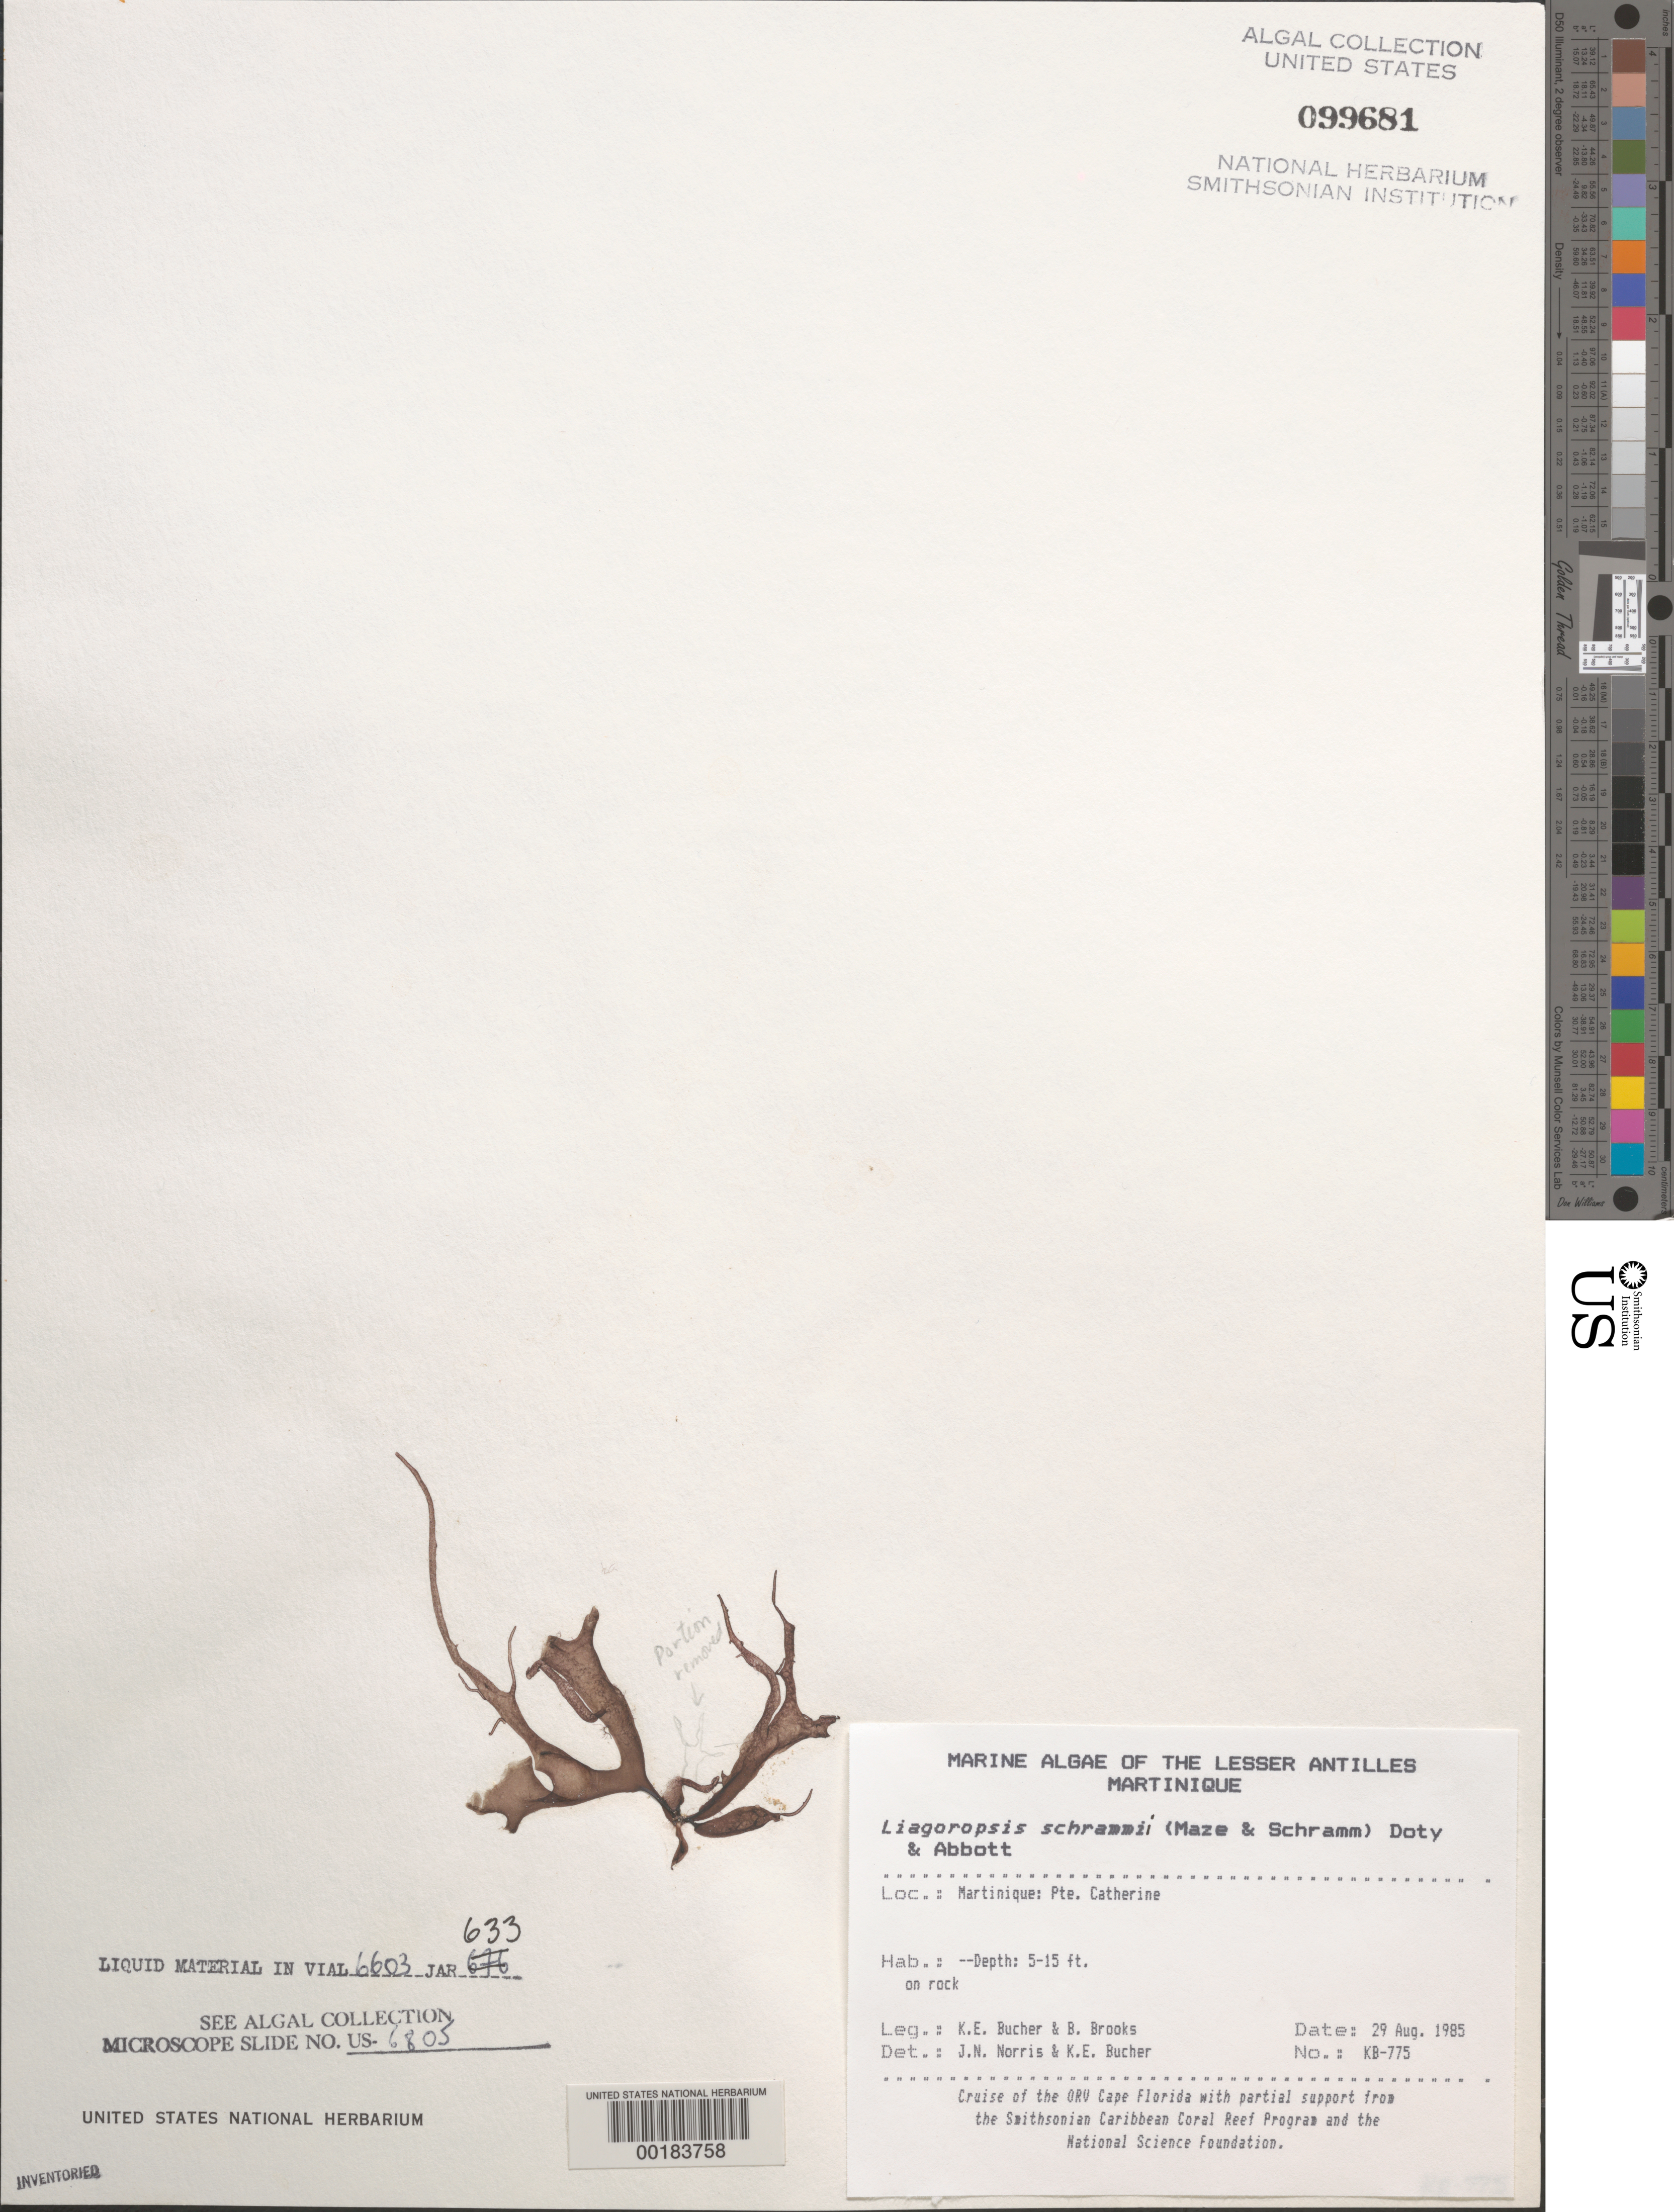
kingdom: Plantae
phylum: Rhodophyta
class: Florideophyceae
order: Nemaliales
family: Liagoraceae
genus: Liagoropsis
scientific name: Liagoropsis schrammii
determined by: Norris, J. N.; Bucher, K. E.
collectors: K. E. Bucher & B. Brooks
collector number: Kb-775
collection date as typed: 29 Aug 1985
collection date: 1985-08-29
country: Martinique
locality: Pointe Catherine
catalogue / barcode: US 99681